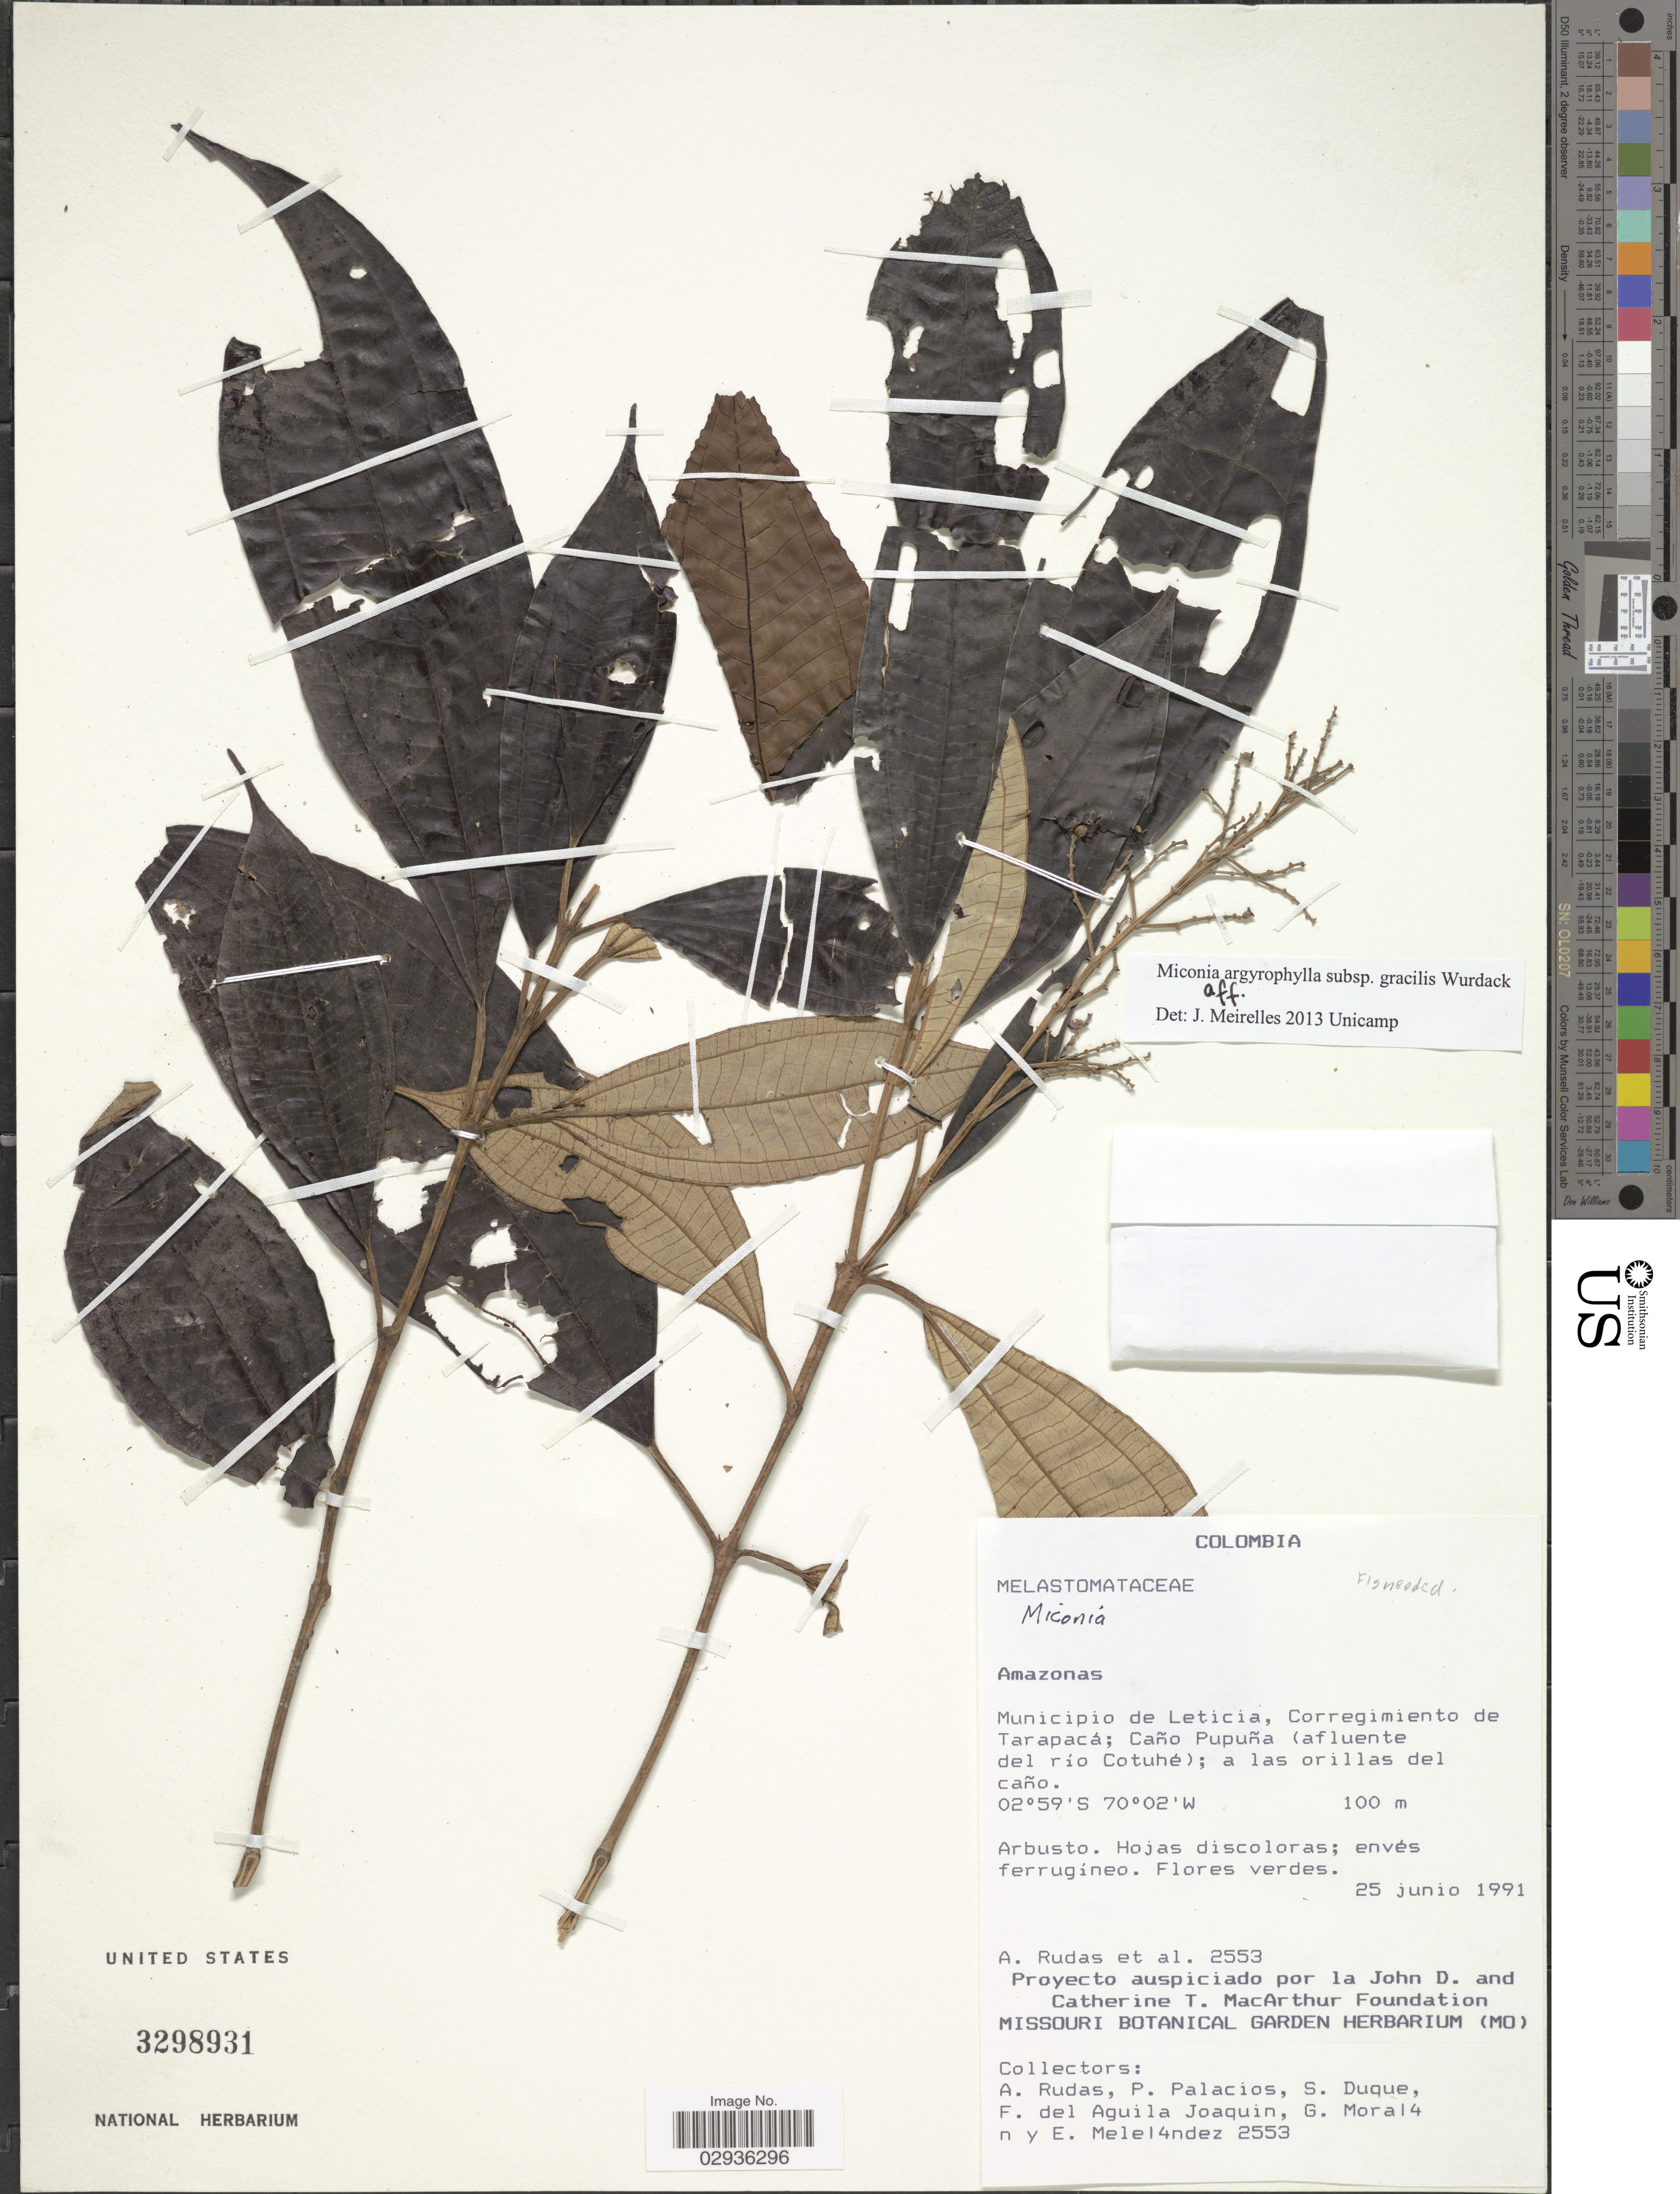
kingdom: Plantae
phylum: Tracheophyta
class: Magnoliopsida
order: Myrtales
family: Melastomataceae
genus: Miconia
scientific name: Miconia argyrophylla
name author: DC.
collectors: A. Rudas, P. Palacios, S. Duque, F. Aguila Joaquin & et al.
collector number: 2553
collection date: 1991-06-25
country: Colombia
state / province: Amazônas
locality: Municipio de Leticia, Corregimiento de Tarapacá: Caño Pupuña (afluente del río Cotuhé); a las orillas del caño.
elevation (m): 100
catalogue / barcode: US 3298931